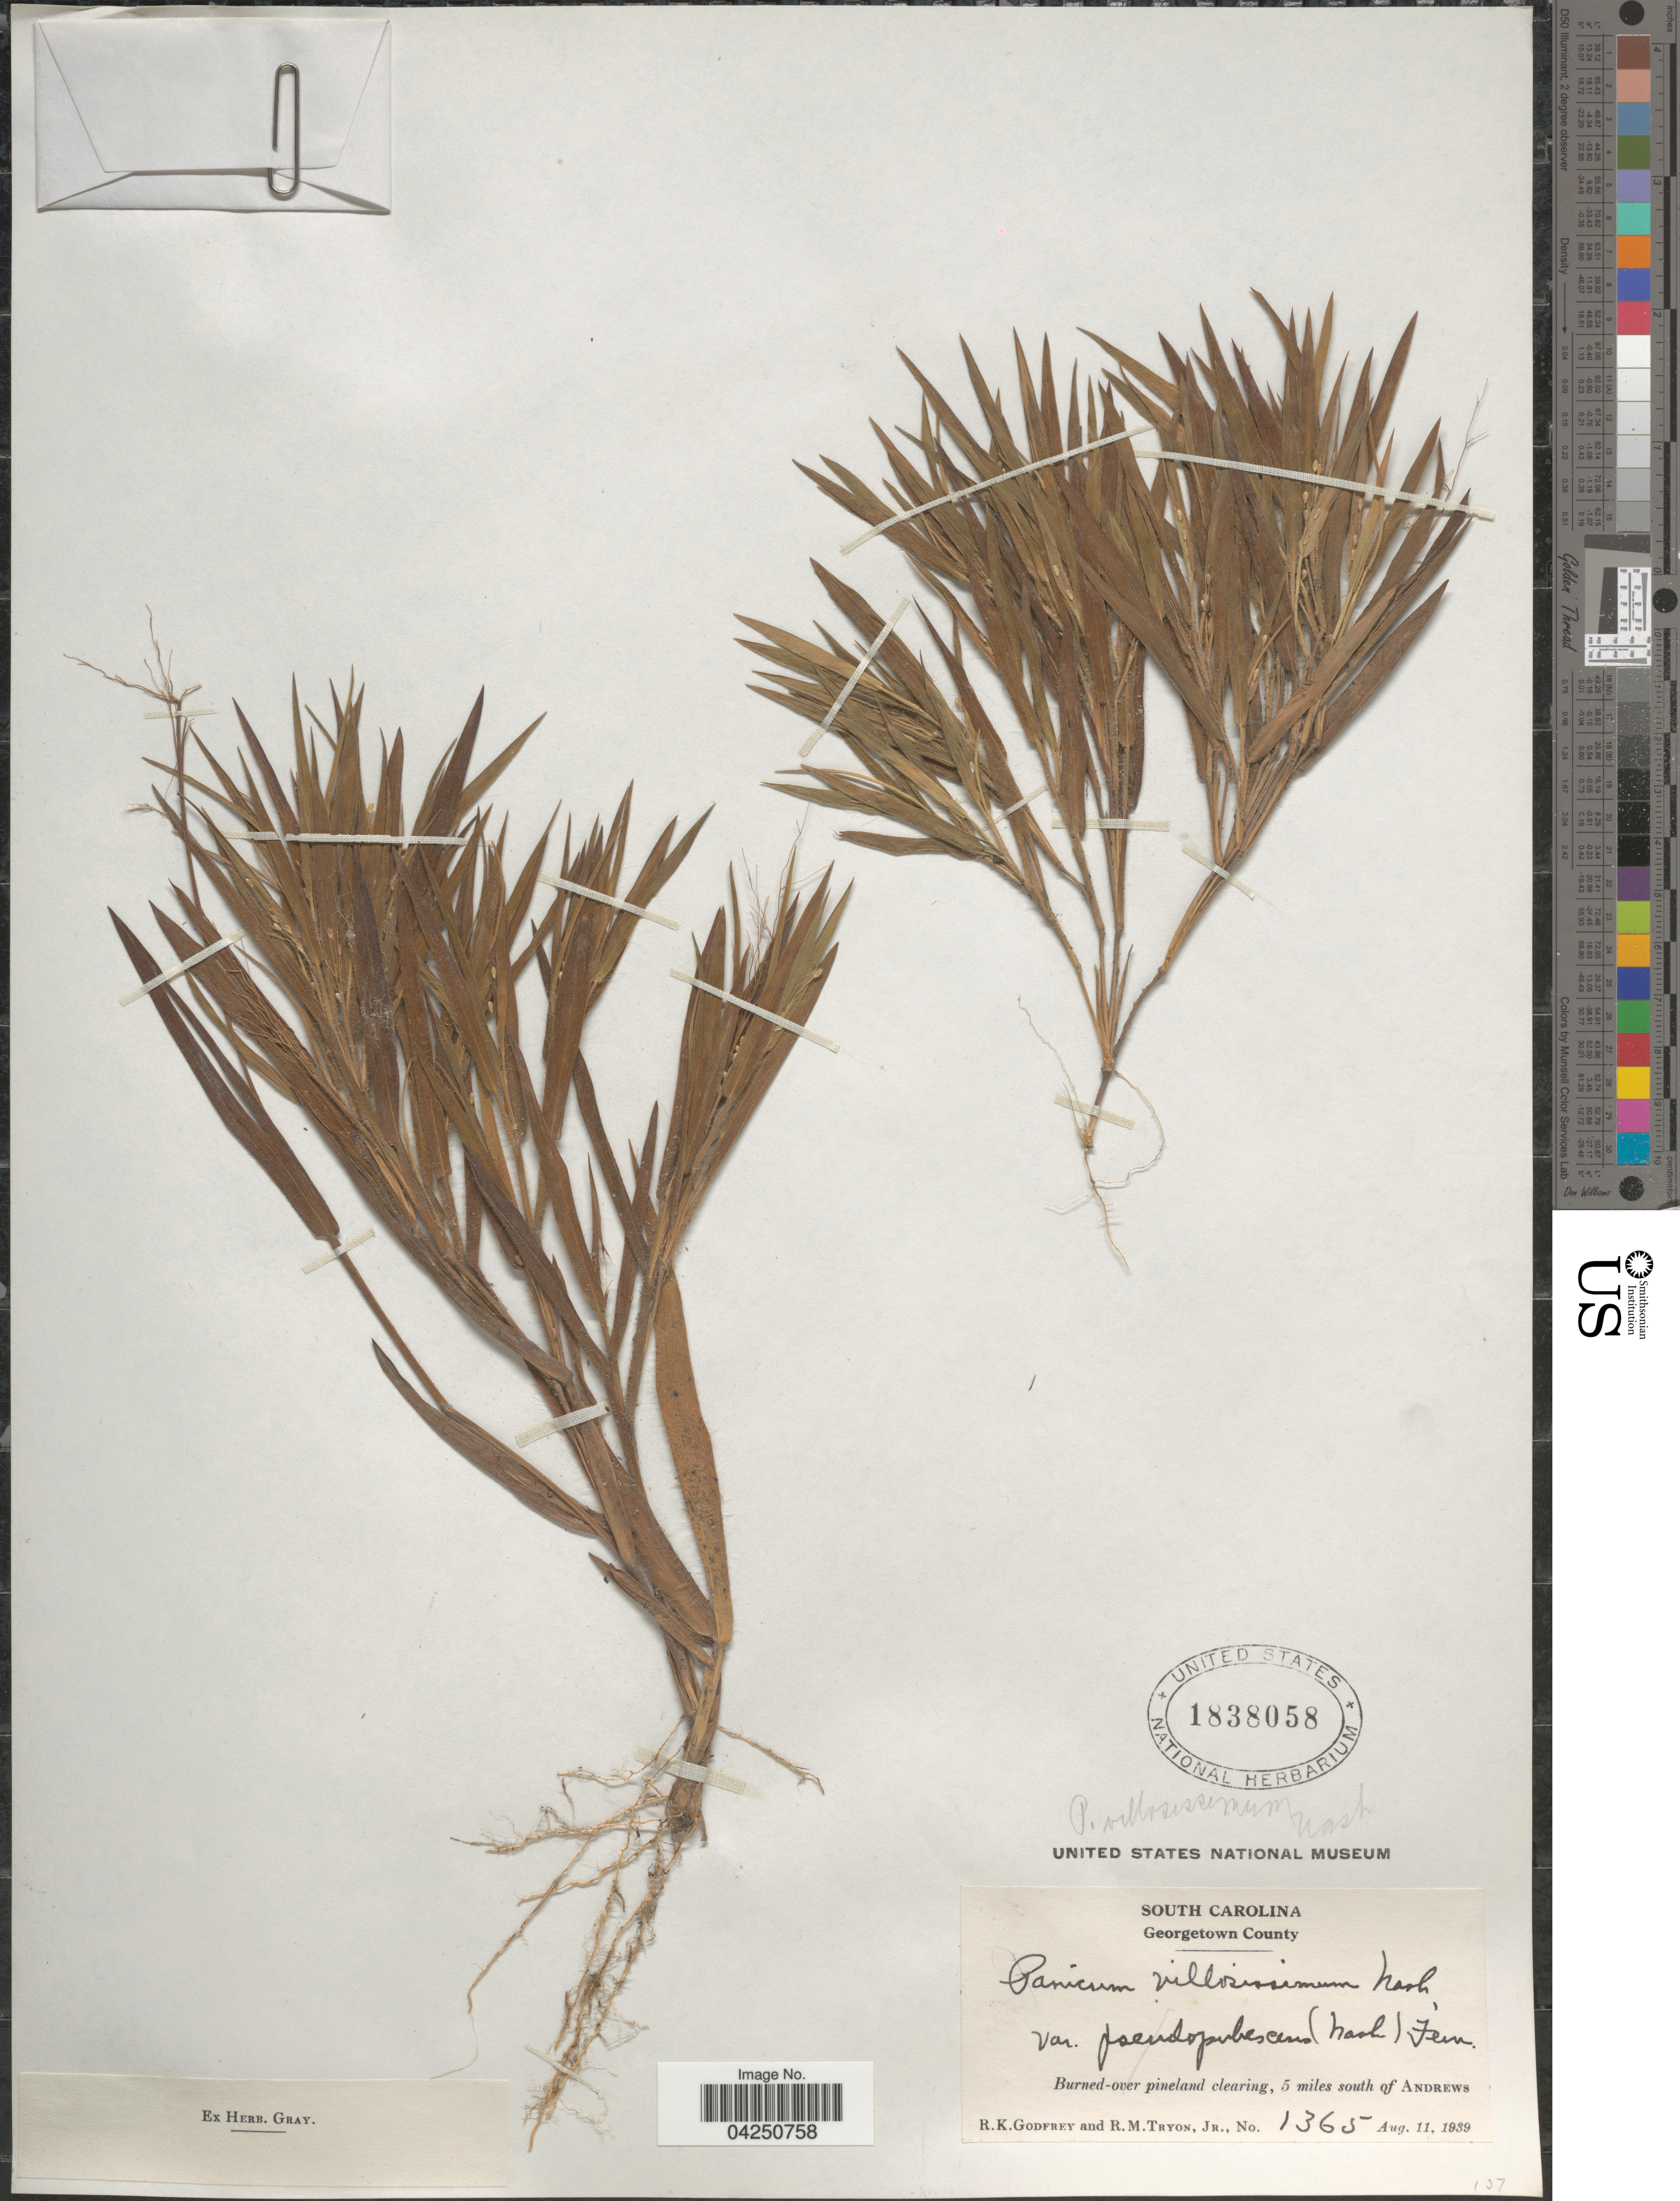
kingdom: Plantae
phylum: Tracheophyta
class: Liliopsida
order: Poales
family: Poaceae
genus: Dichanthelium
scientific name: Dichanthelium acuminatum var. acuminatum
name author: (Sw.) Gould & C.A. Clark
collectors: R. K. Godfrey & R. Tryon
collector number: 1365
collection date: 1939-08-11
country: United States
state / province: South Carolina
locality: Georgetown County. Burned-over pineland clearing, 5 miles south of Andrews.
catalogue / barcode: US 1838058